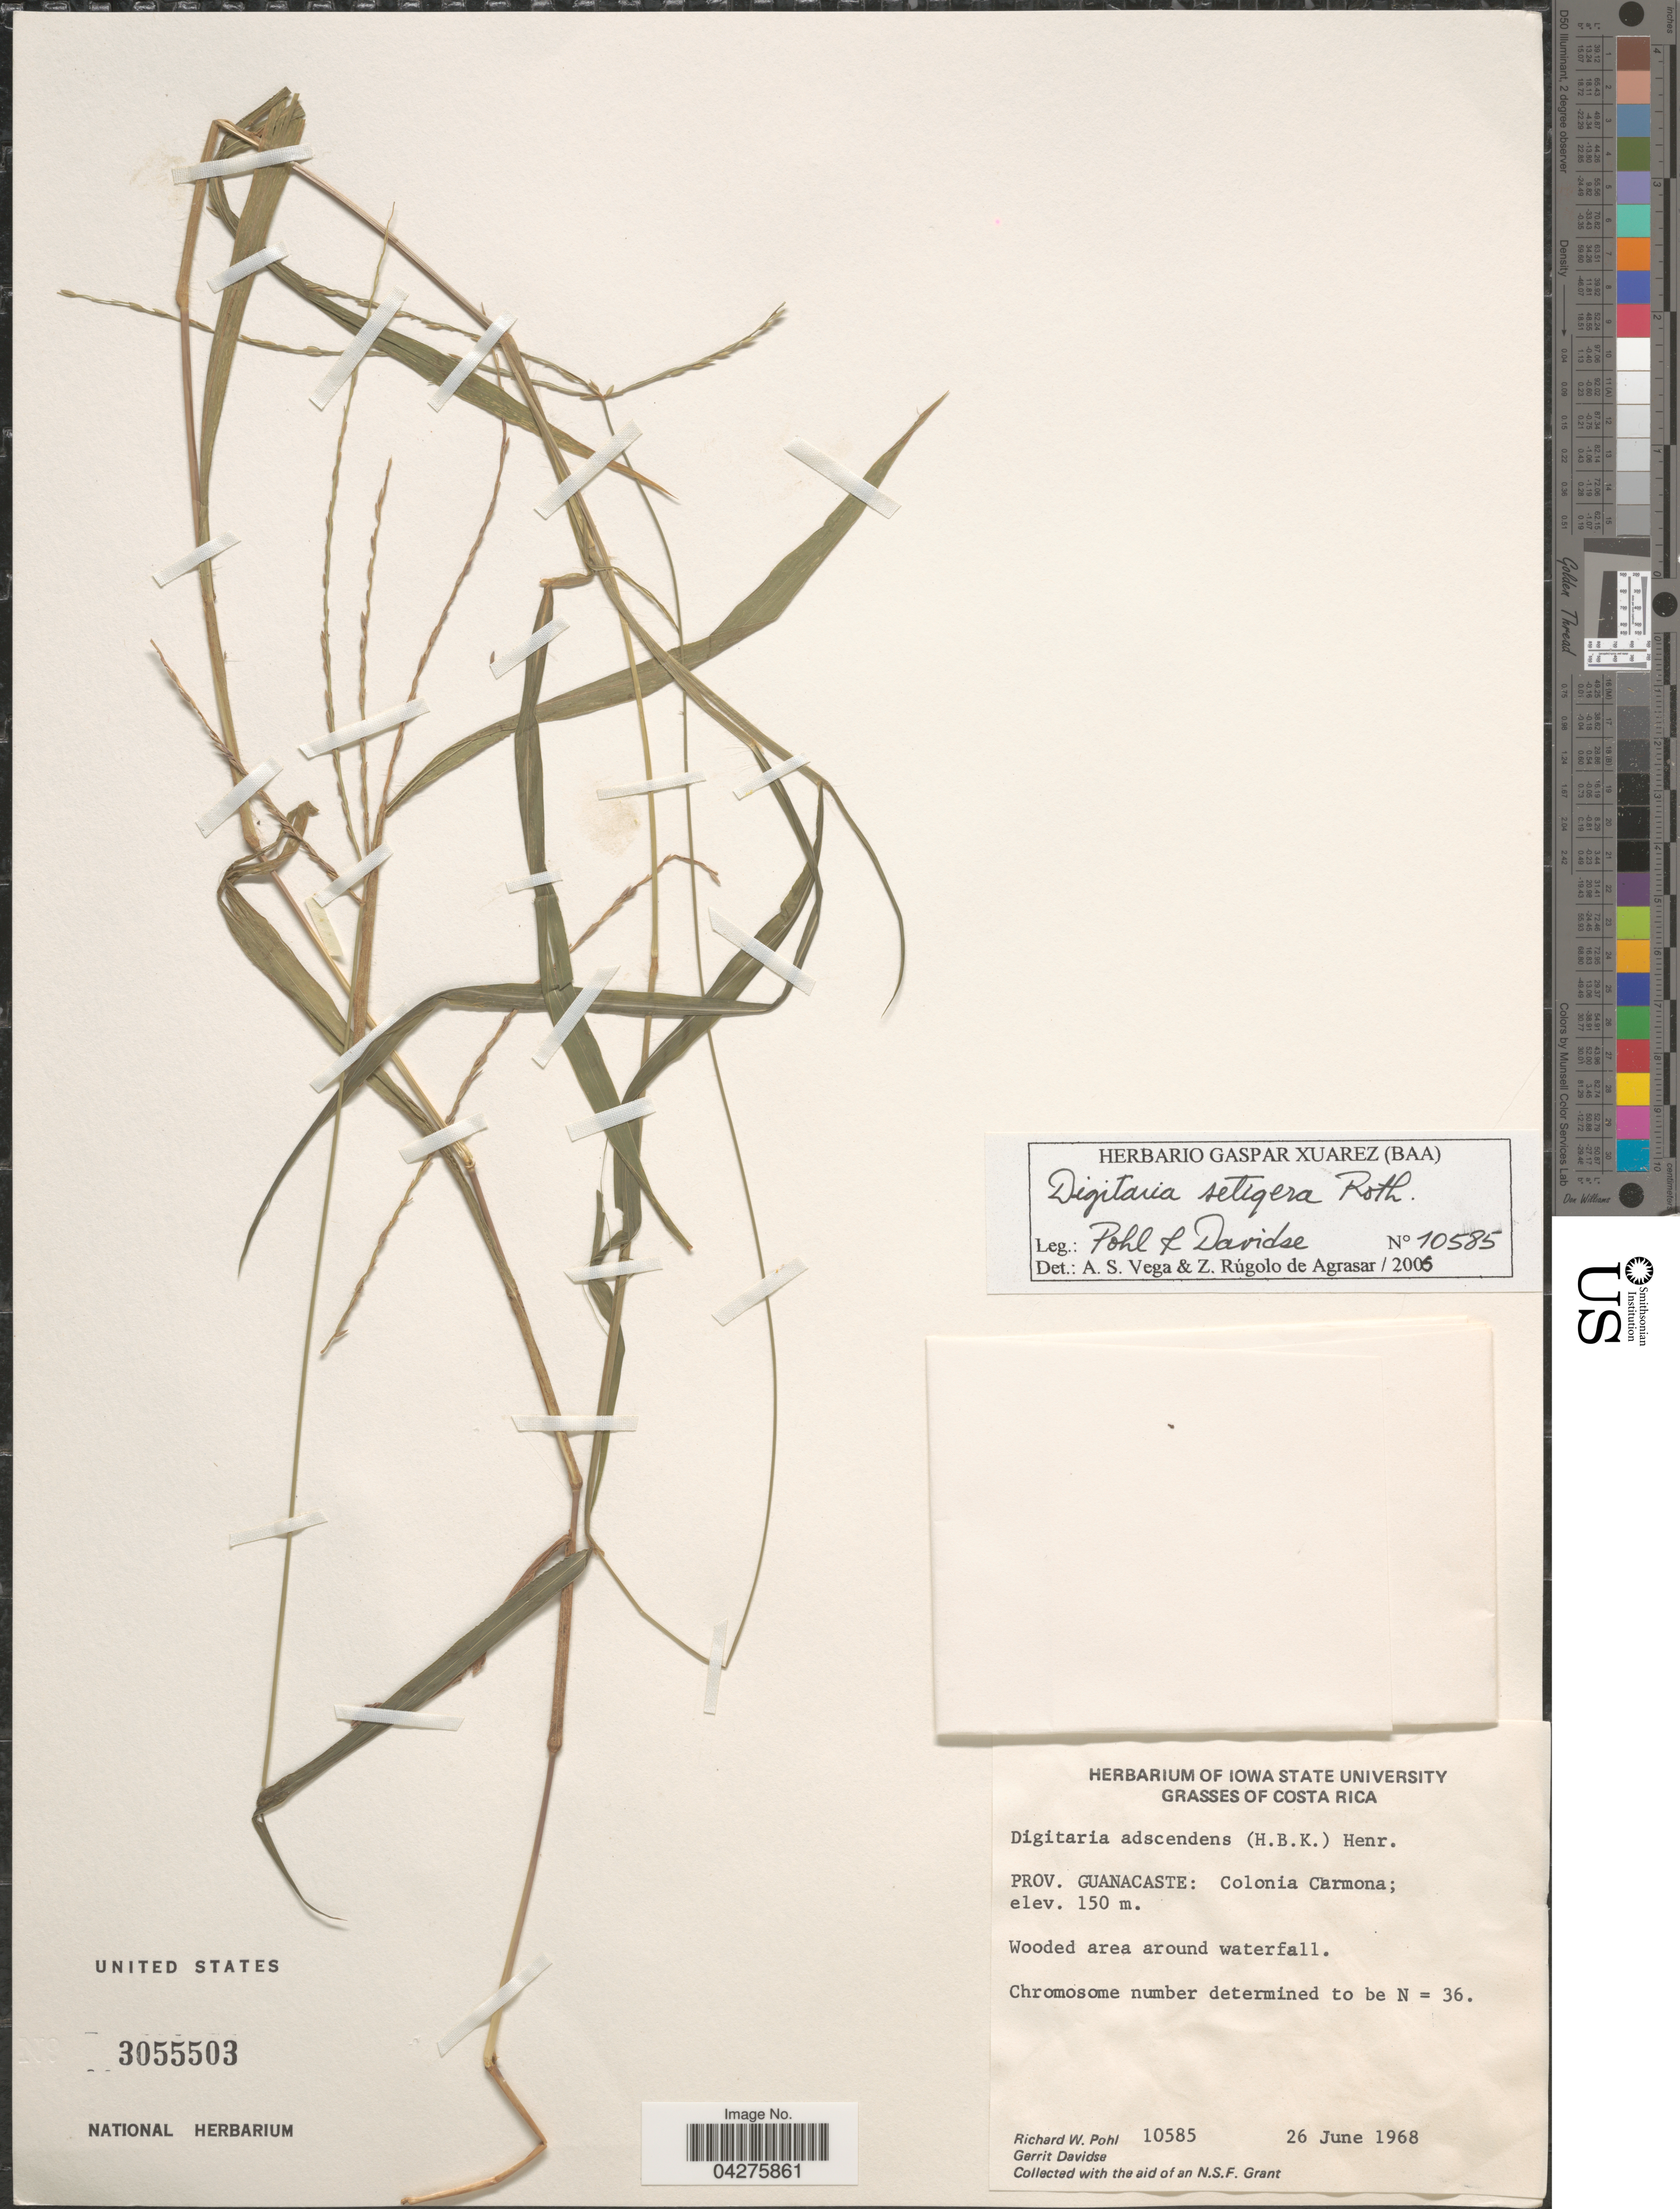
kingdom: Plantae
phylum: Tracheophyta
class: Liliopsida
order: Poales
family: Poaceae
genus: Digitaria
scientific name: Digitaria setigera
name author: Roth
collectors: R. W. Pohl & G. Davidse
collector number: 10585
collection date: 1968-06-26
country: Costa Rica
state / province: Guanacaste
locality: Colonia Carmona. Wooded area around waterfall.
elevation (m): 150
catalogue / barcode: US 3055503